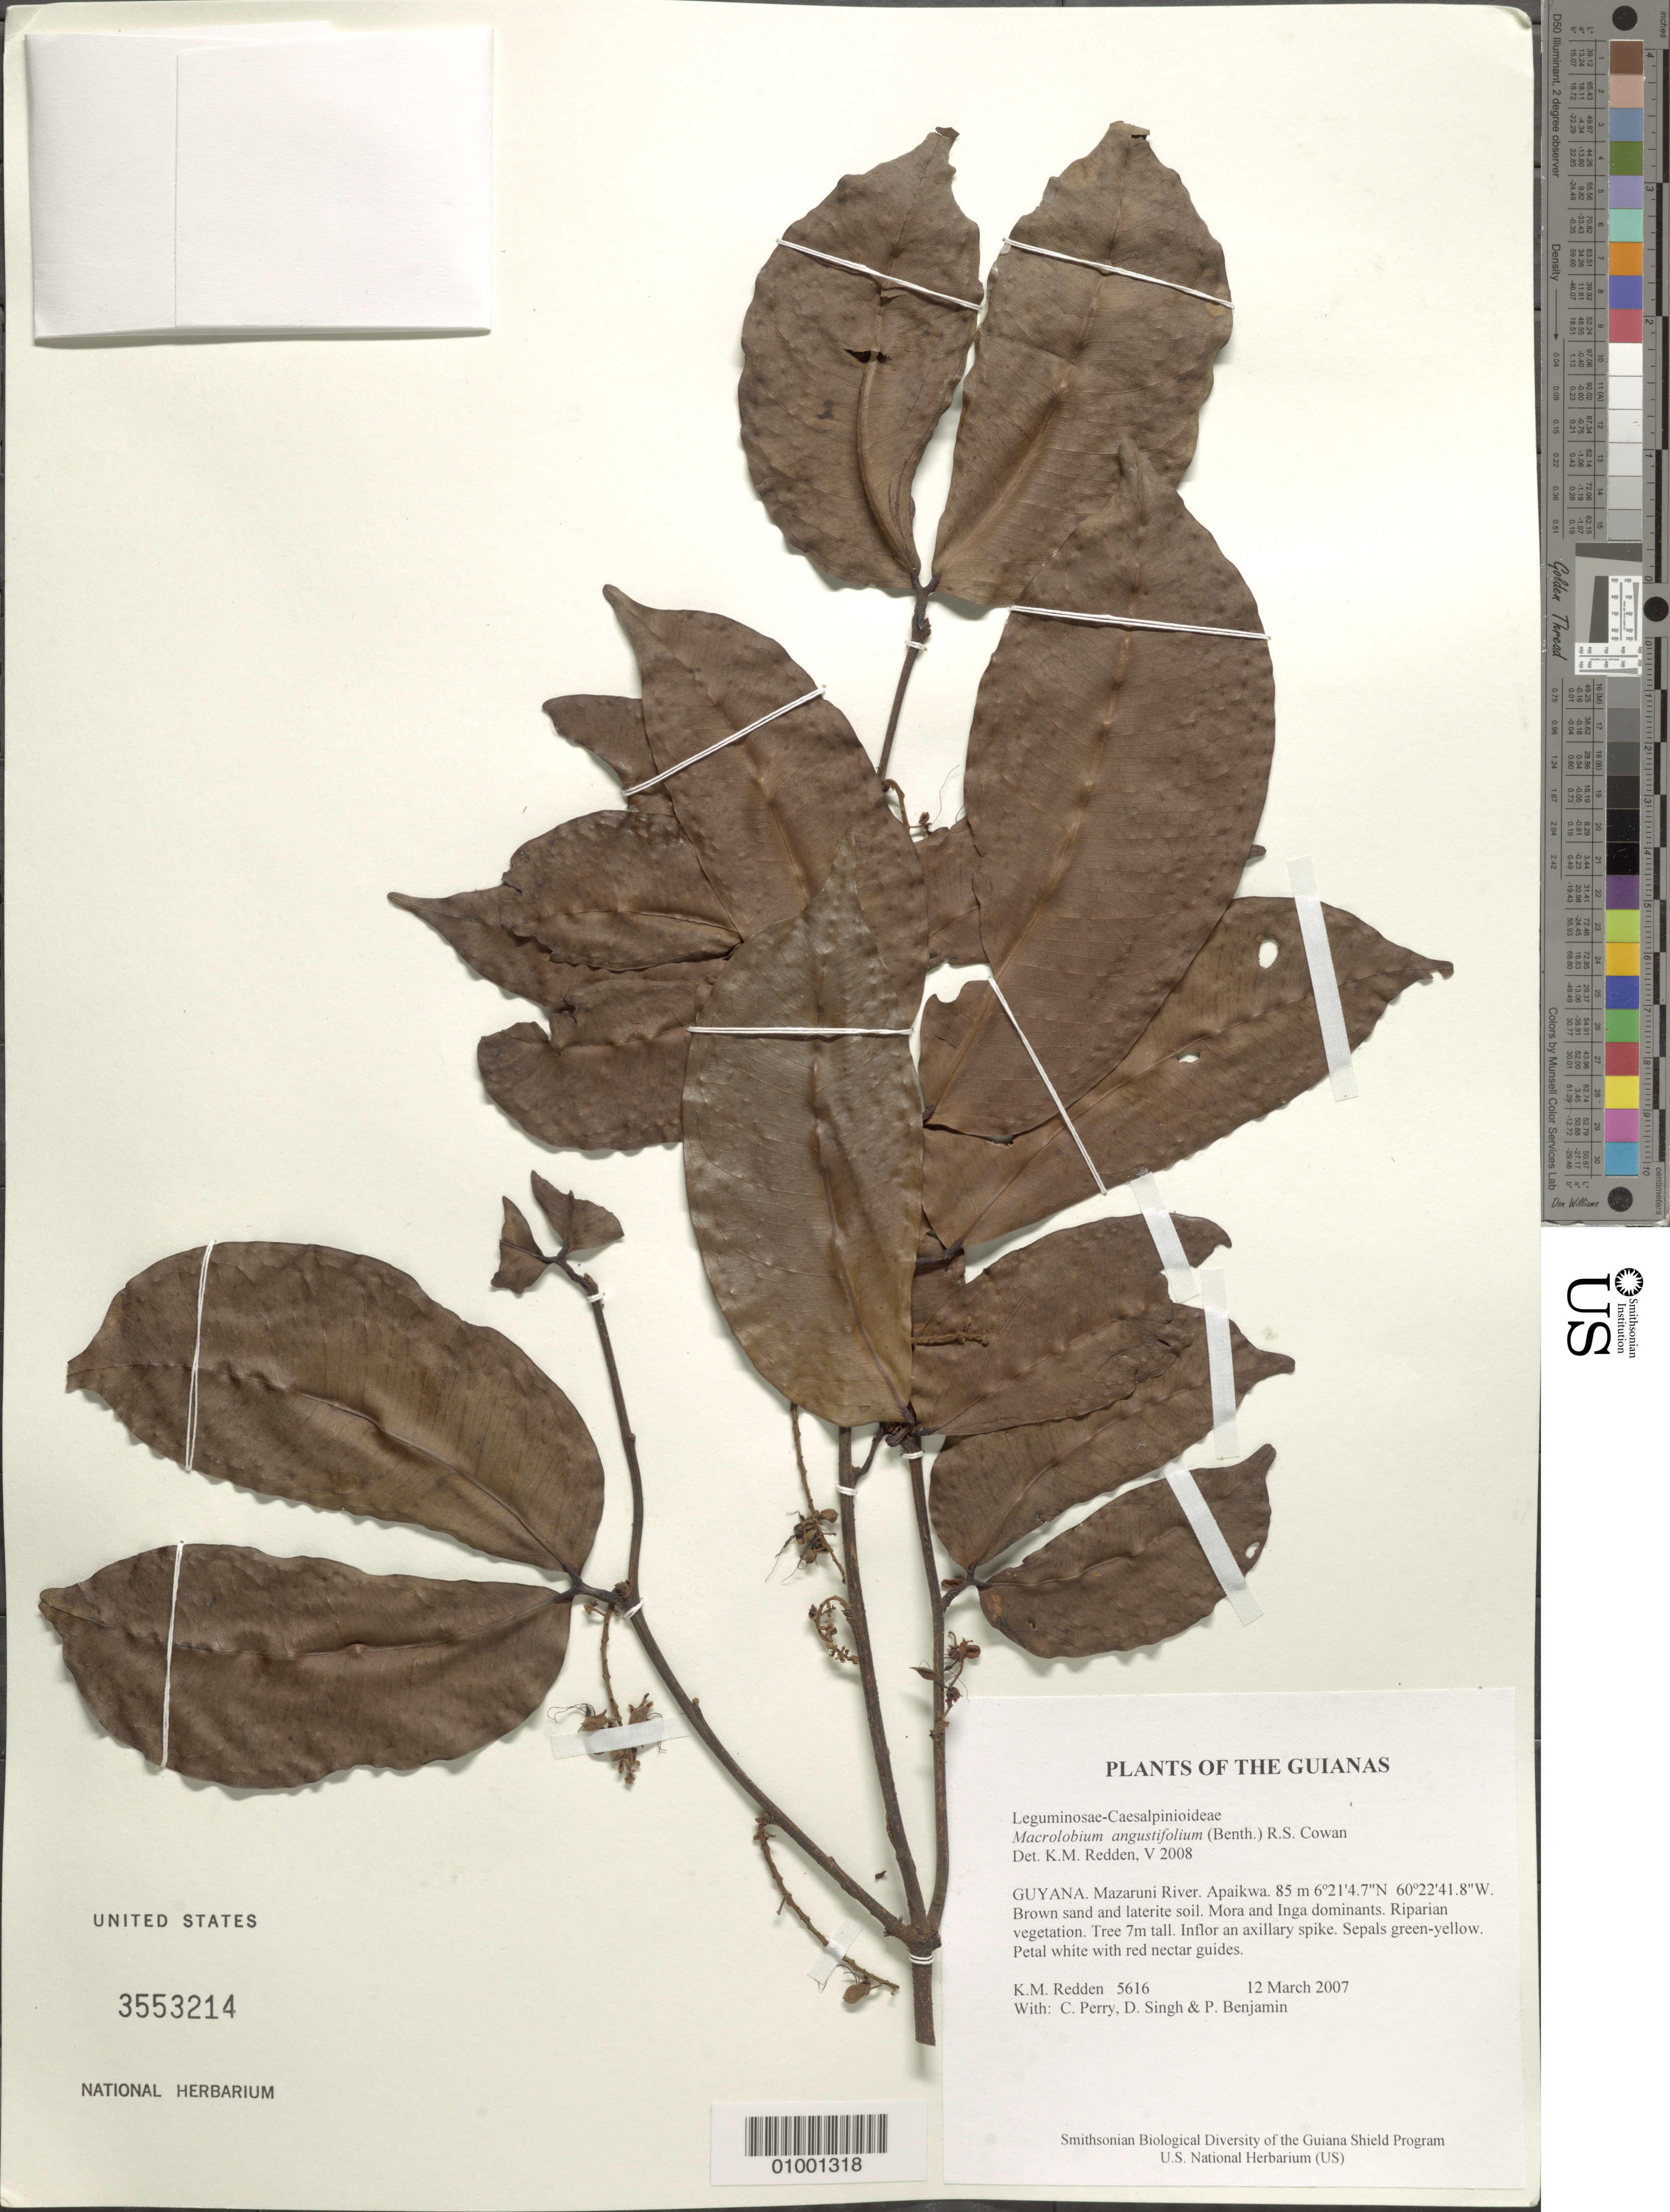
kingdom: Plantae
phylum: Tracheophyta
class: Magnoliopsida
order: Fabales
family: Fabaceae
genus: Macrolobium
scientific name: Macrolobium angustifolium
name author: (Benth.) R.S. Cowan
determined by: Redden, K. M.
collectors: K. M. Redden, C. Perry, D. Singh & P. Benjamin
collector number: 5616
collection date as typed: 12 March 2007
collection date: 2007-03-12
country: Guyana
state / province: Cuyuni-Mazaruni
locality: Mazaruni River. Apaikwa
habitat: Brown sand and laterite soil. Mora and Inga dominant. Riparian vegetation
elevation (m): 85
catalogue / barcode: US 3553214